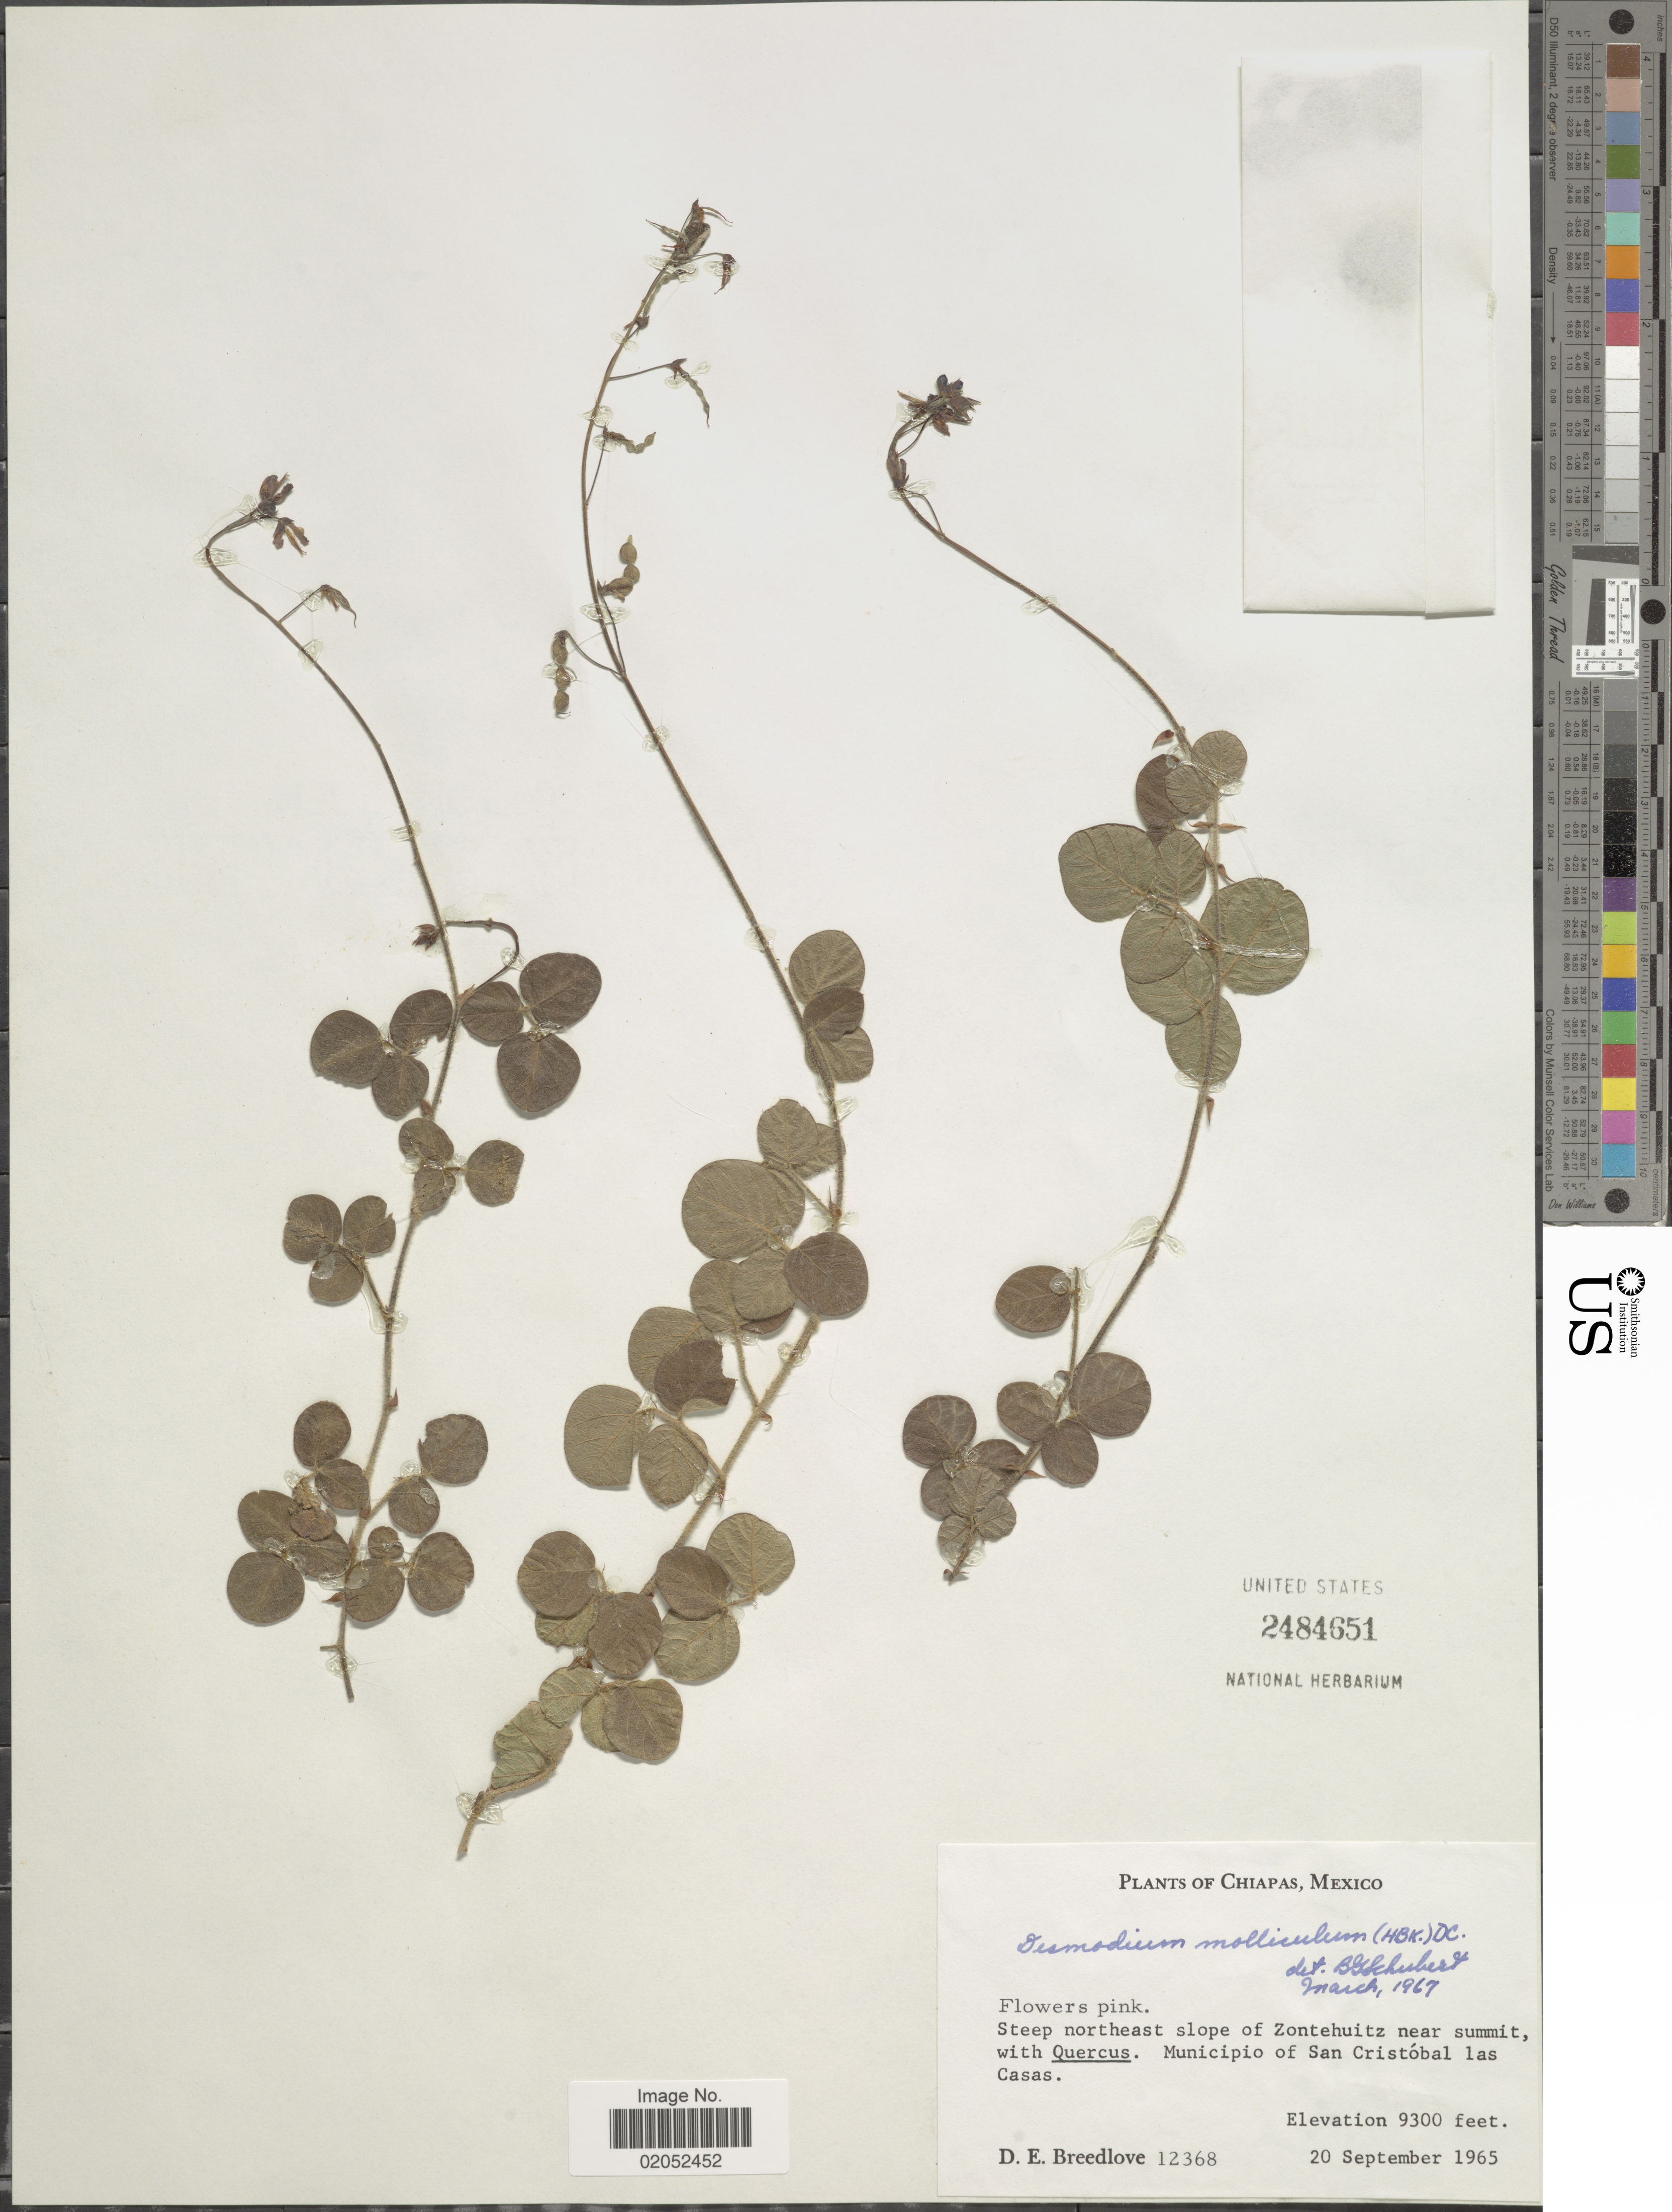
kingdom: Plantae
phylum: Tracheophyta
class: Magnoliopsida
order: Fabales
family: Fabaceae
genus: Desmodium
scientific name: Desmodium molliculum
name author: (Kunth) DC.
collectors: D. E. Breedlove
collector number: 12368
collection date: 1965-09-20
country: Mexico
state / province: Chiapas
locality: Chiapas, Mexico, Municipio of San Cristobal las Casas.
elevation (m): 2835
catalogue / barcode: US 2484651